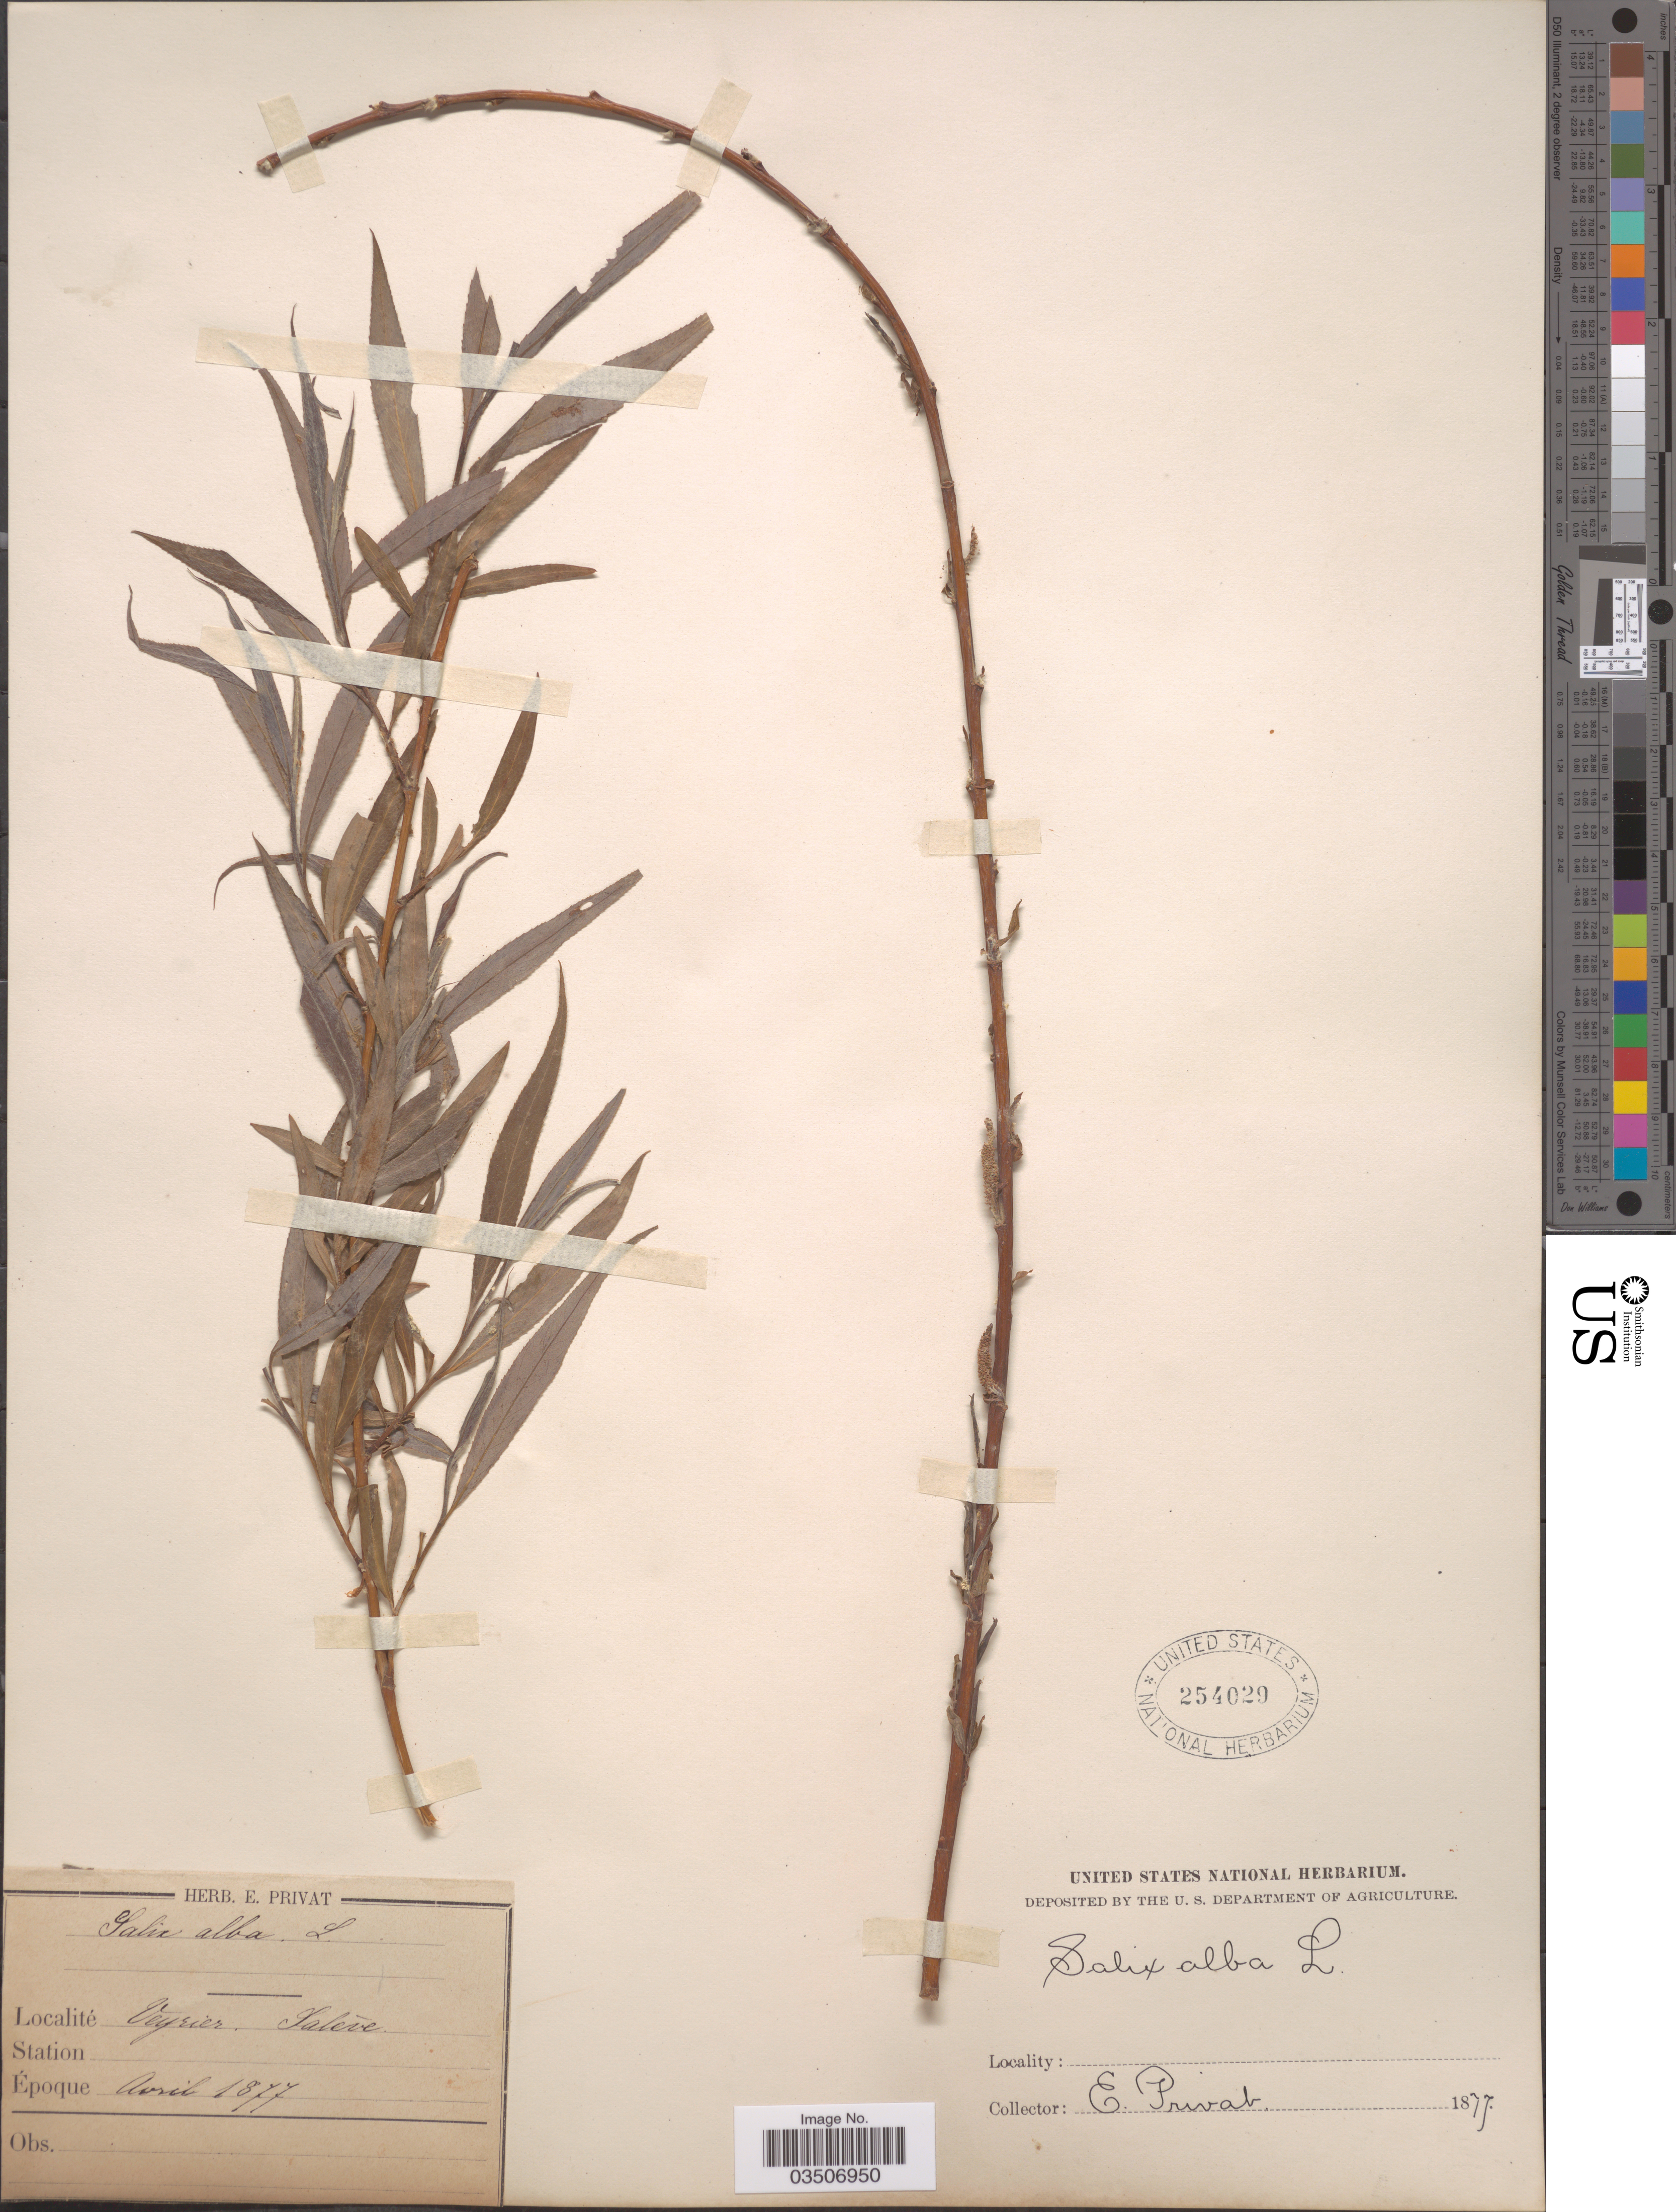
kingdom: Plantae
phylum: Tracheophyta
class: Magnoliopsida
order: Malpighiales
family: Salicaceae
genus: Salix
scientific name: Salix alba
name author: L.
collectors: E. Privat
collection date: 1877-04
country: France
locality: Veyrier. Salevè.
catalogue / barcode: US 254029